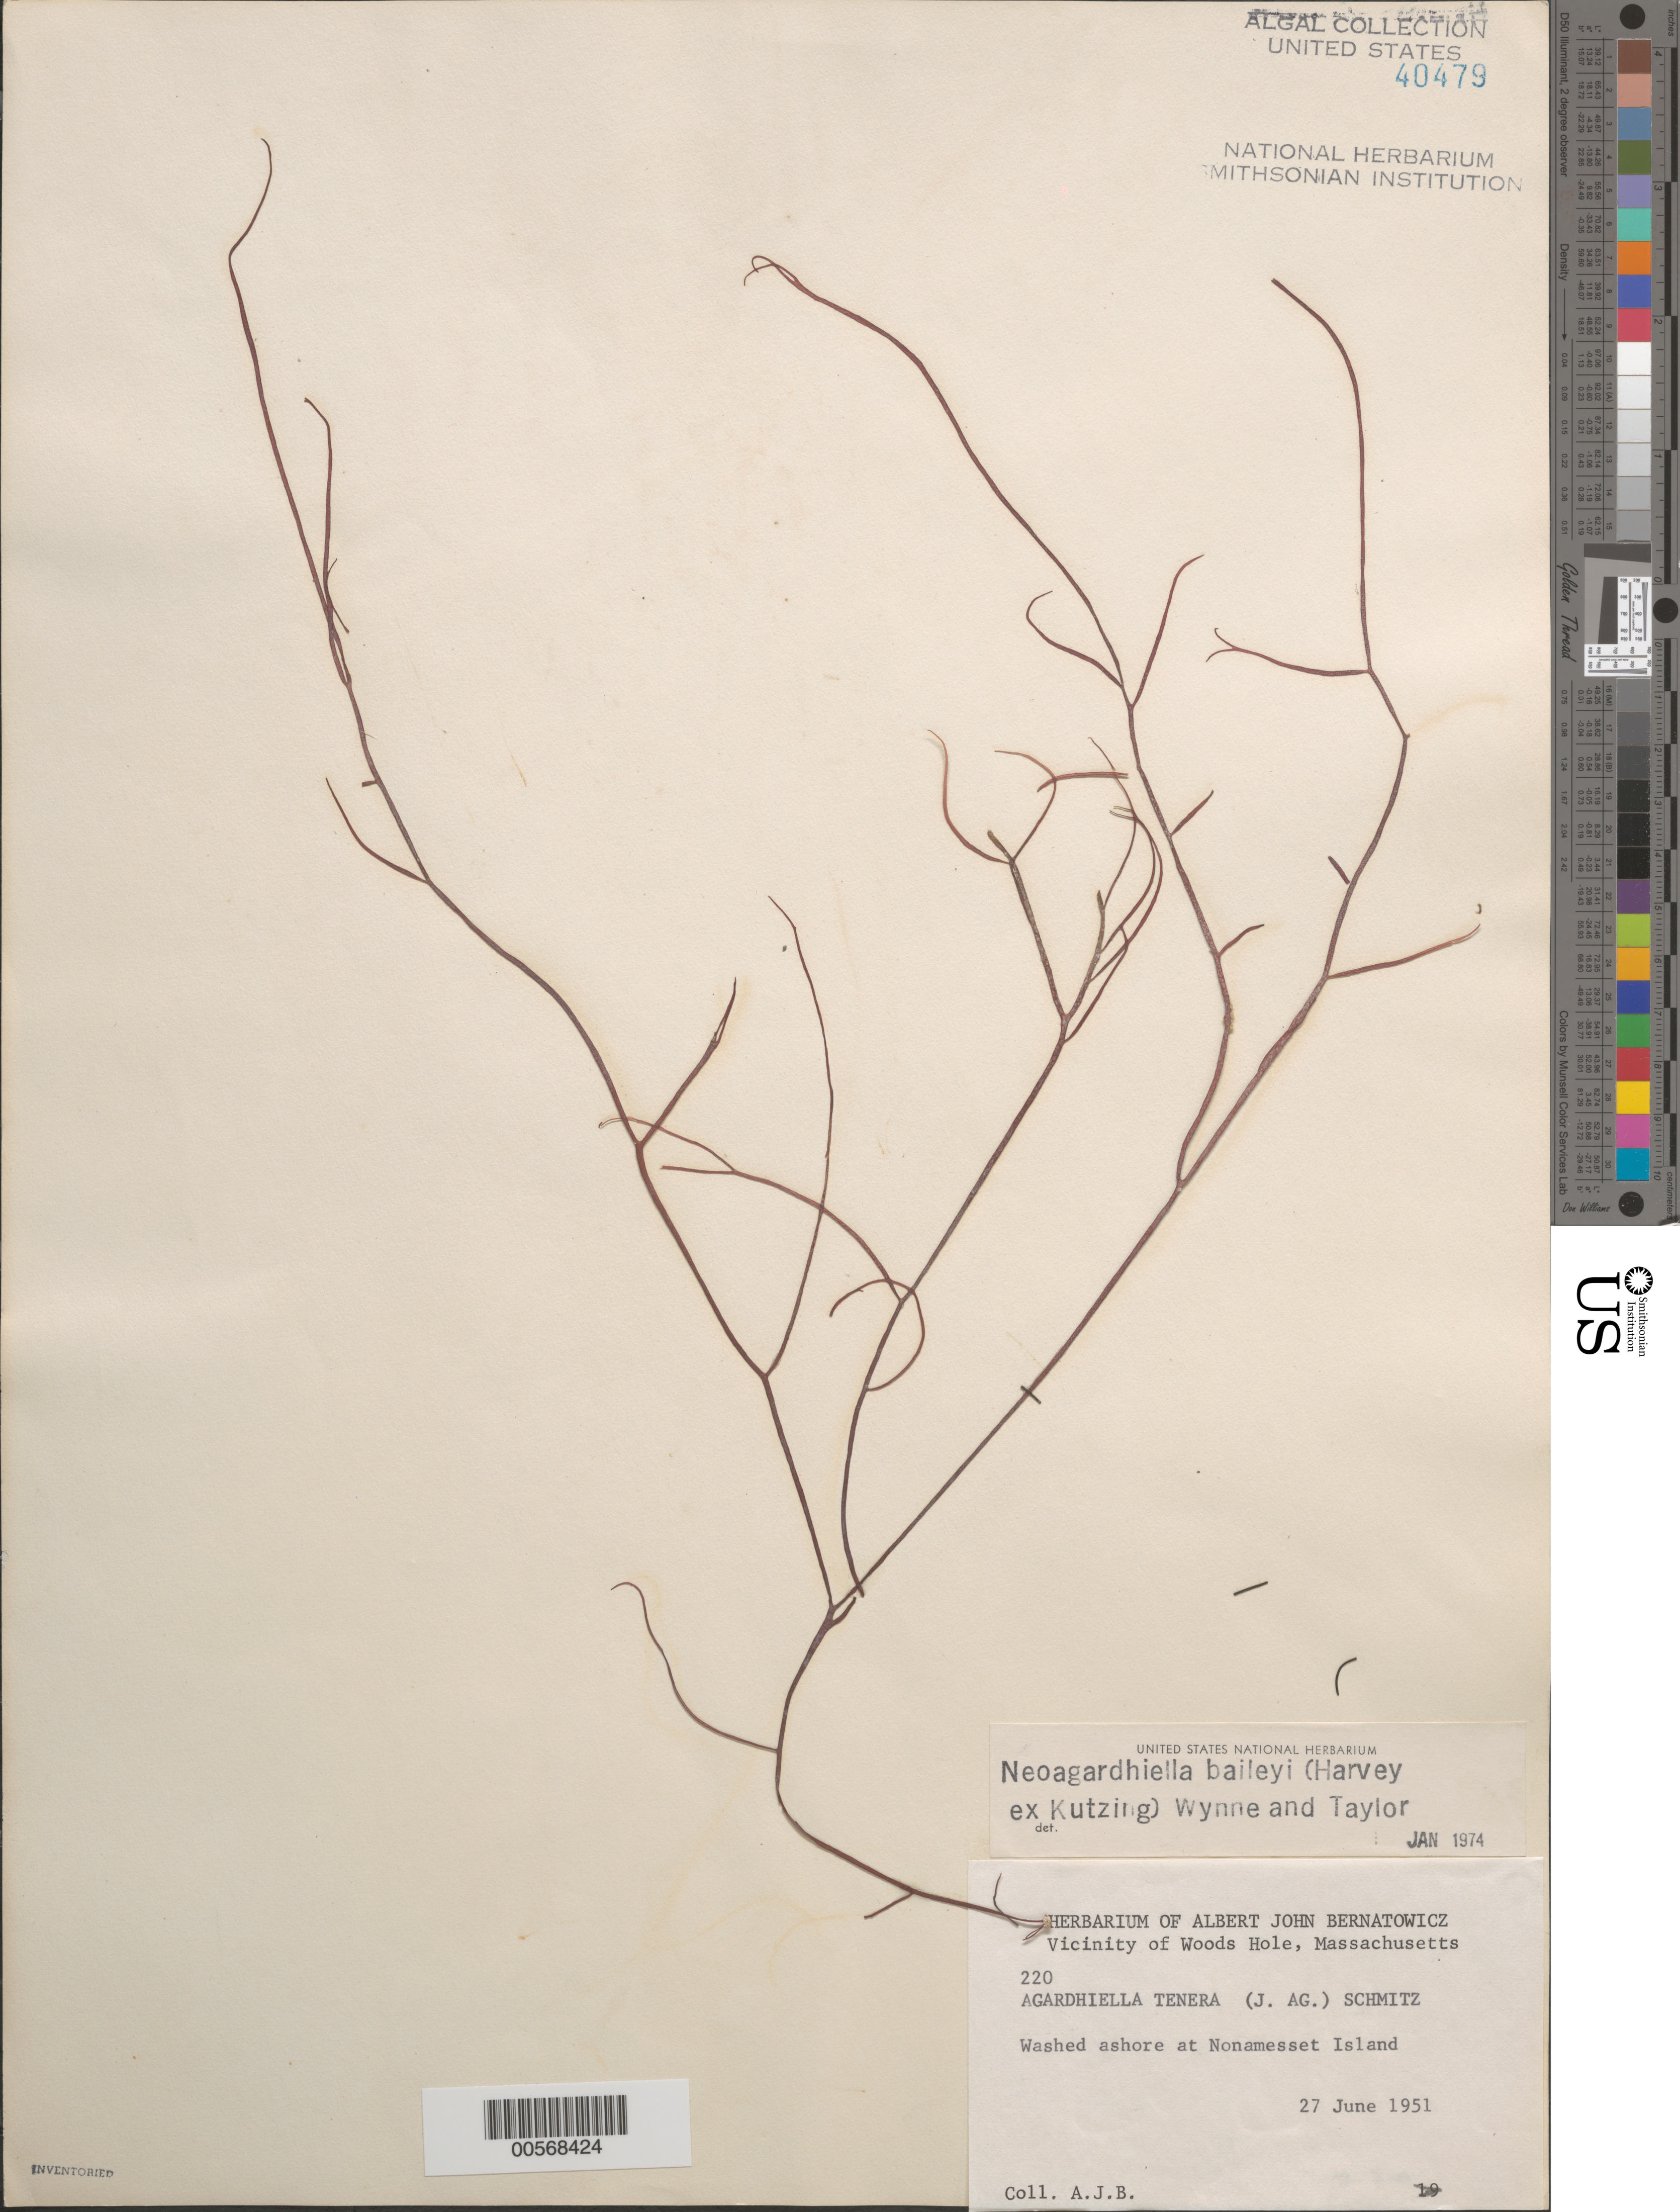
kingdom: Plantae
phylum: Rhodophyta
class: Florideophyceae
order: Gigartinales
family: Solieriaceae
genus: Agardhiella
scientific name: Agardhiella subulata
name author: (C. Agardh) G.T.Kraft & M.J. Wynne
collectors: A. Bernatowicz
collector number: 220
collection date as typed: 27 Jun 1951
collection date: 1951-06-27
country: United States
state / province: Massachusetts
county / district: Dukes County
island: Nonamesset Island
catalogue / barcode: US 40479